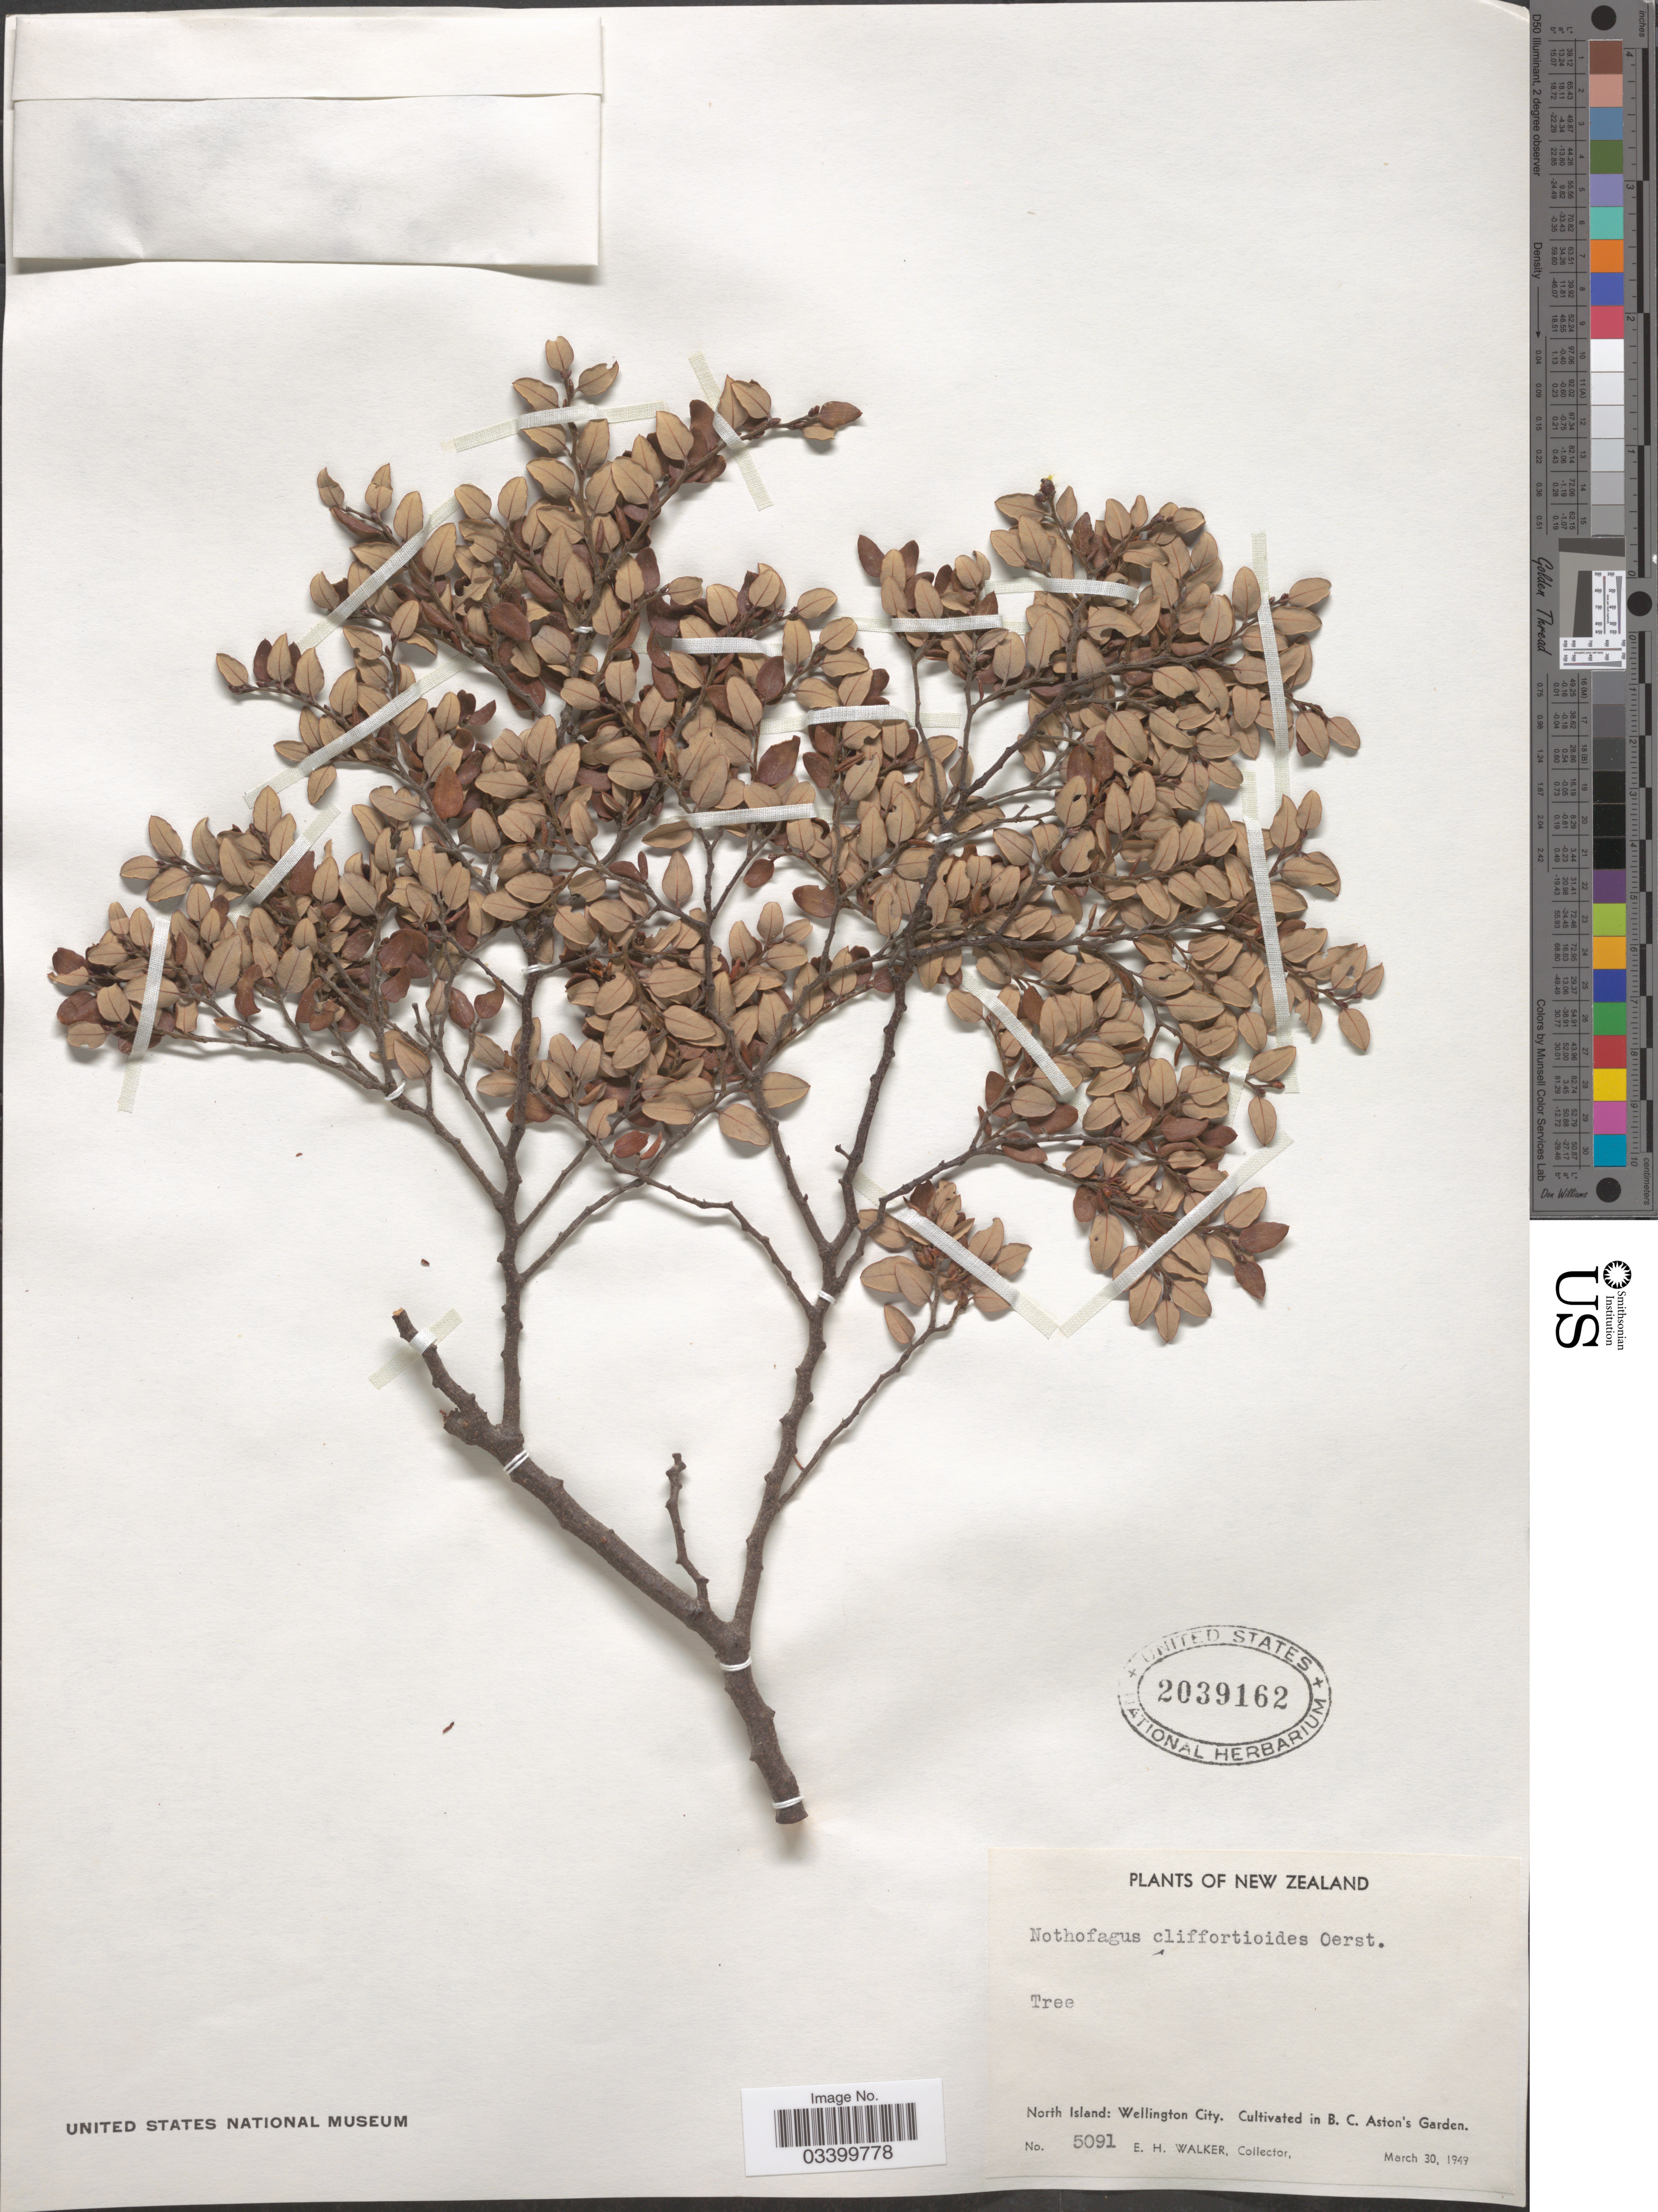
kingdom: Plantae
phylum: Tracheophyta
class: Magnoliopsida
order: Fagales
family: Nothofagaceae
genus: Nothofagus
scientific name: Nothofagus cliffortioides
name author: (Hook. f.) Oerst.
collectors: E. H. Walker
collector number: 5091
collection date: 1949-03-30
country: New Zealand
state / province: Wellington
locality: Cultivated in B. C. Aston's Garden.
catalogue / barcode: US 2039162